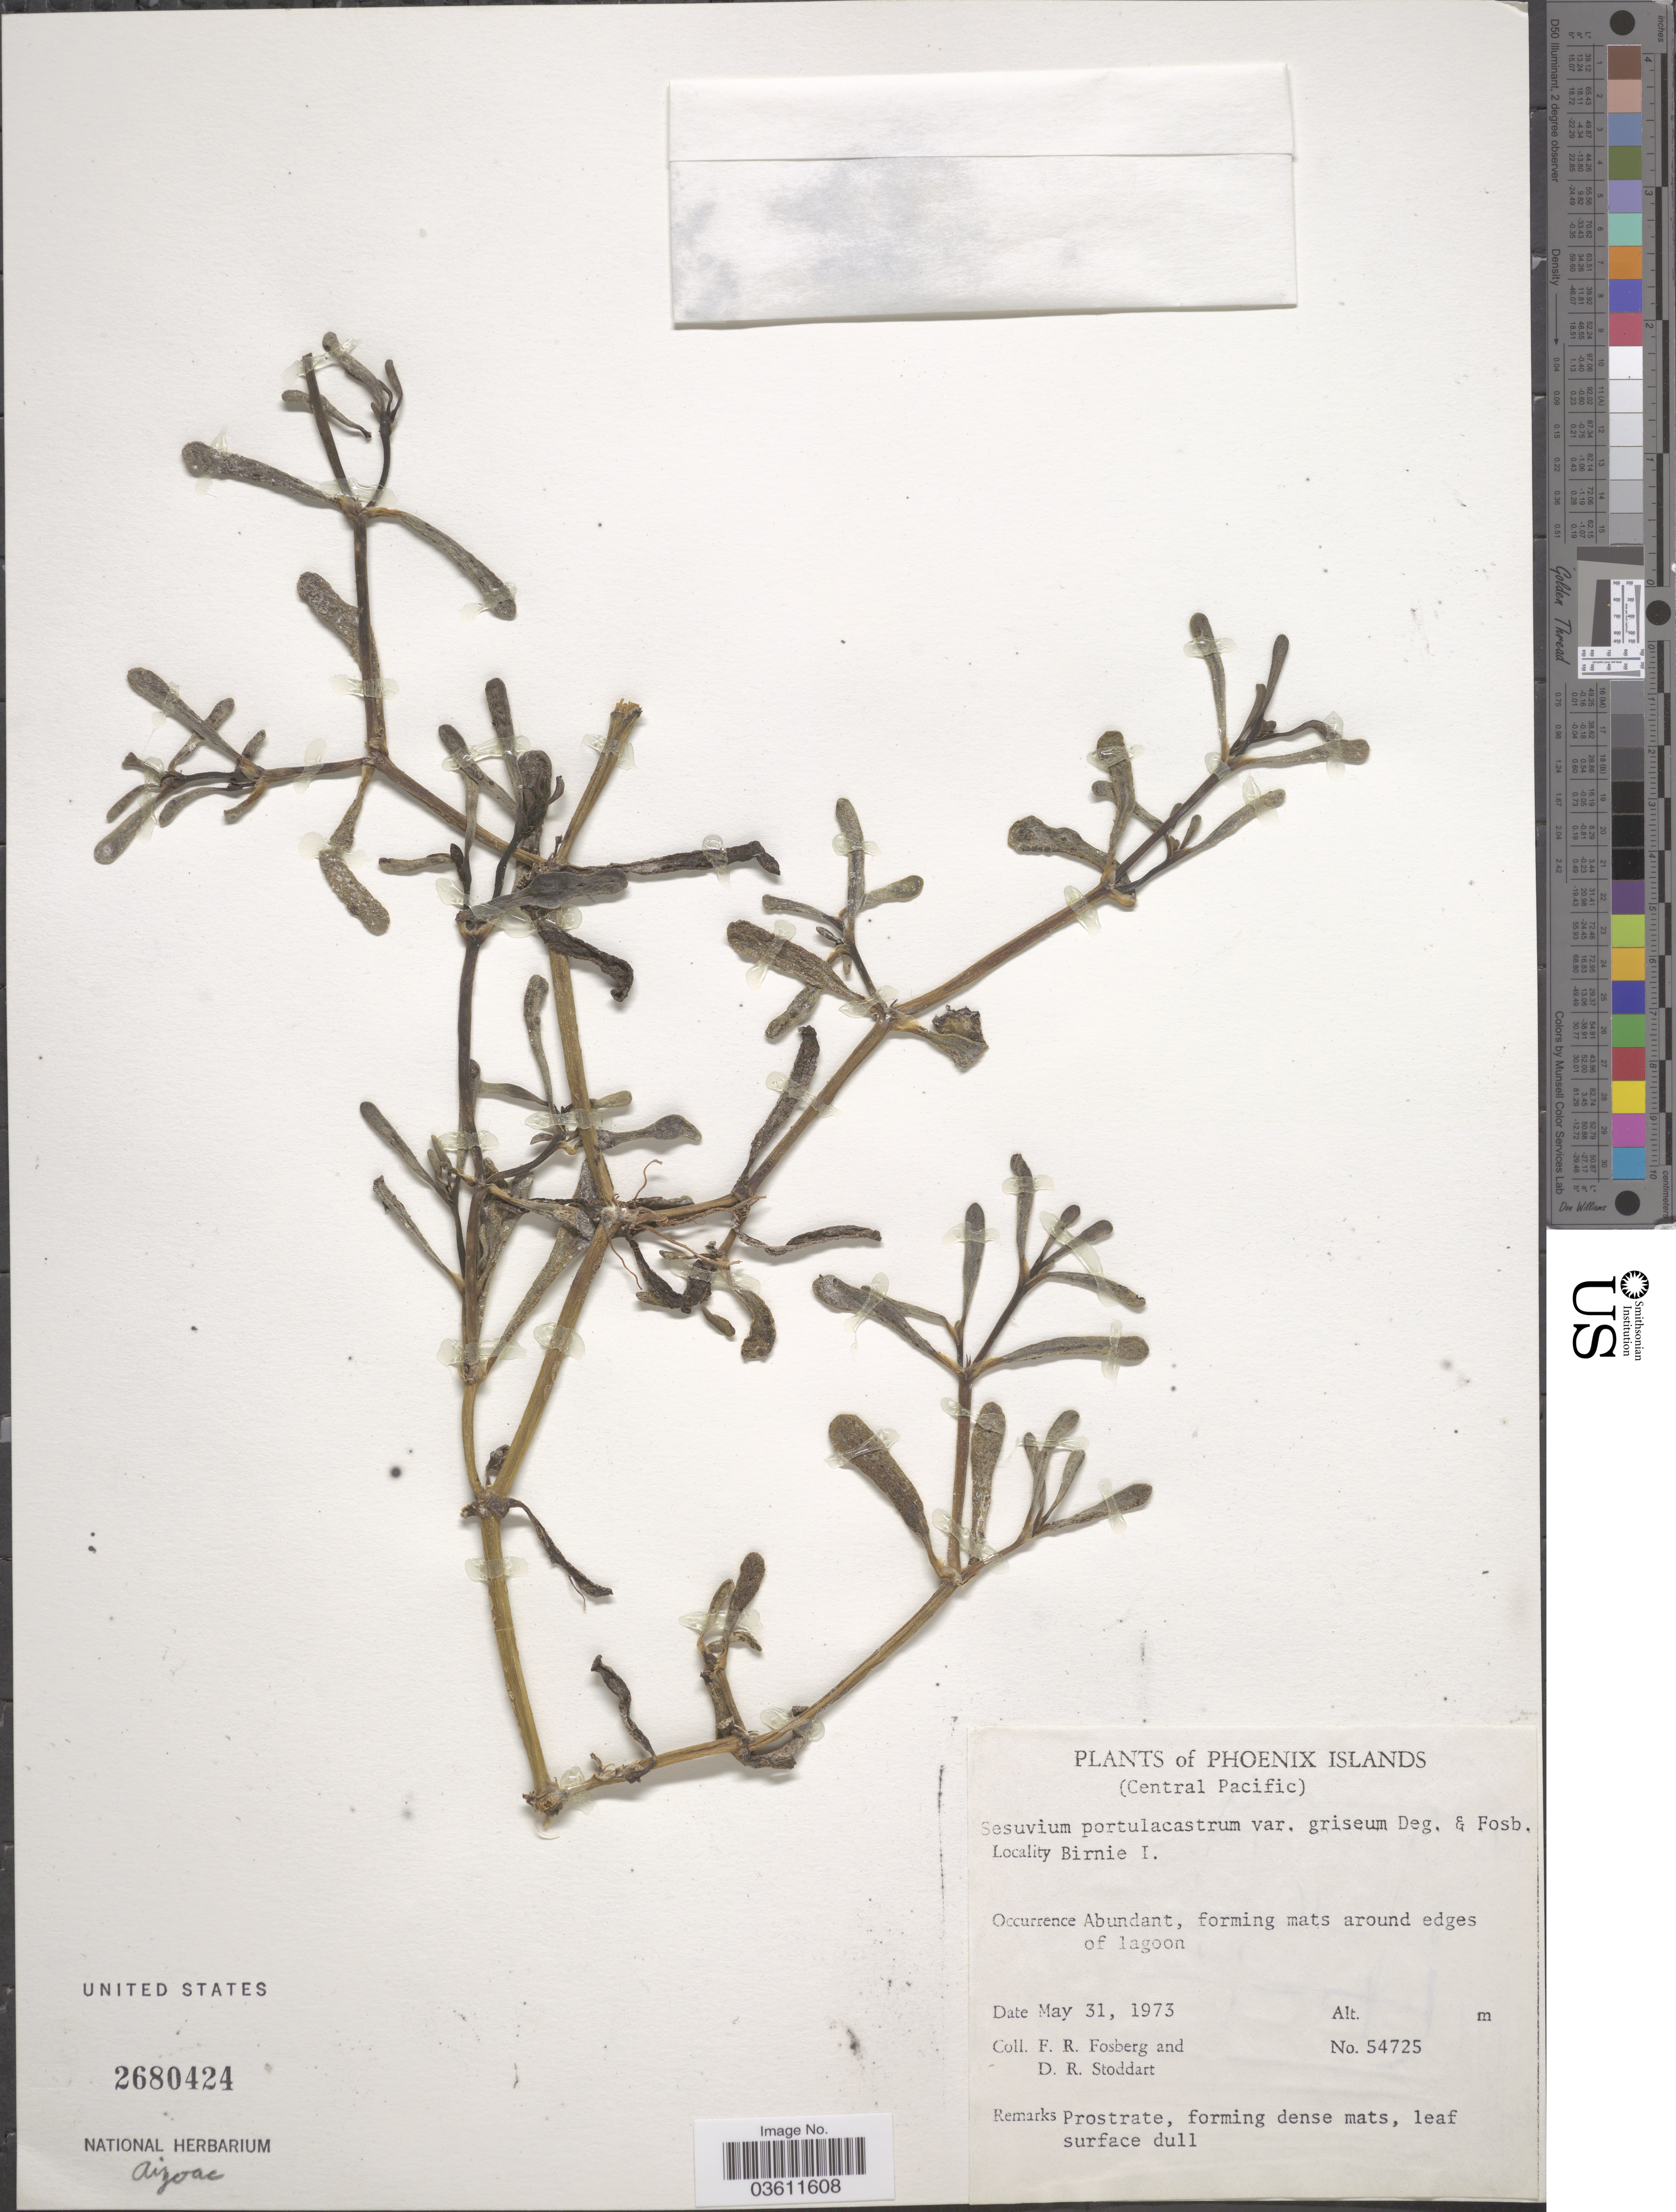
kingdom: Plantae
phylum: Tracheophyta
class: Magnoliopsida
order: Caryophyllales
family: Aizoaceae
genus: Sesuvium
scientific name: Sesuvium portulacastrum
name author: (L.) L.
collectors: F. R. Fosberg & D. R. Stoddart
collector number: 54725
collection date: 1973-05-31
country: Kiribati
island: Birnie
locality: Phoenix Islands (Central Pacific). Birnie I.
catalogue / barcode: US 2680424